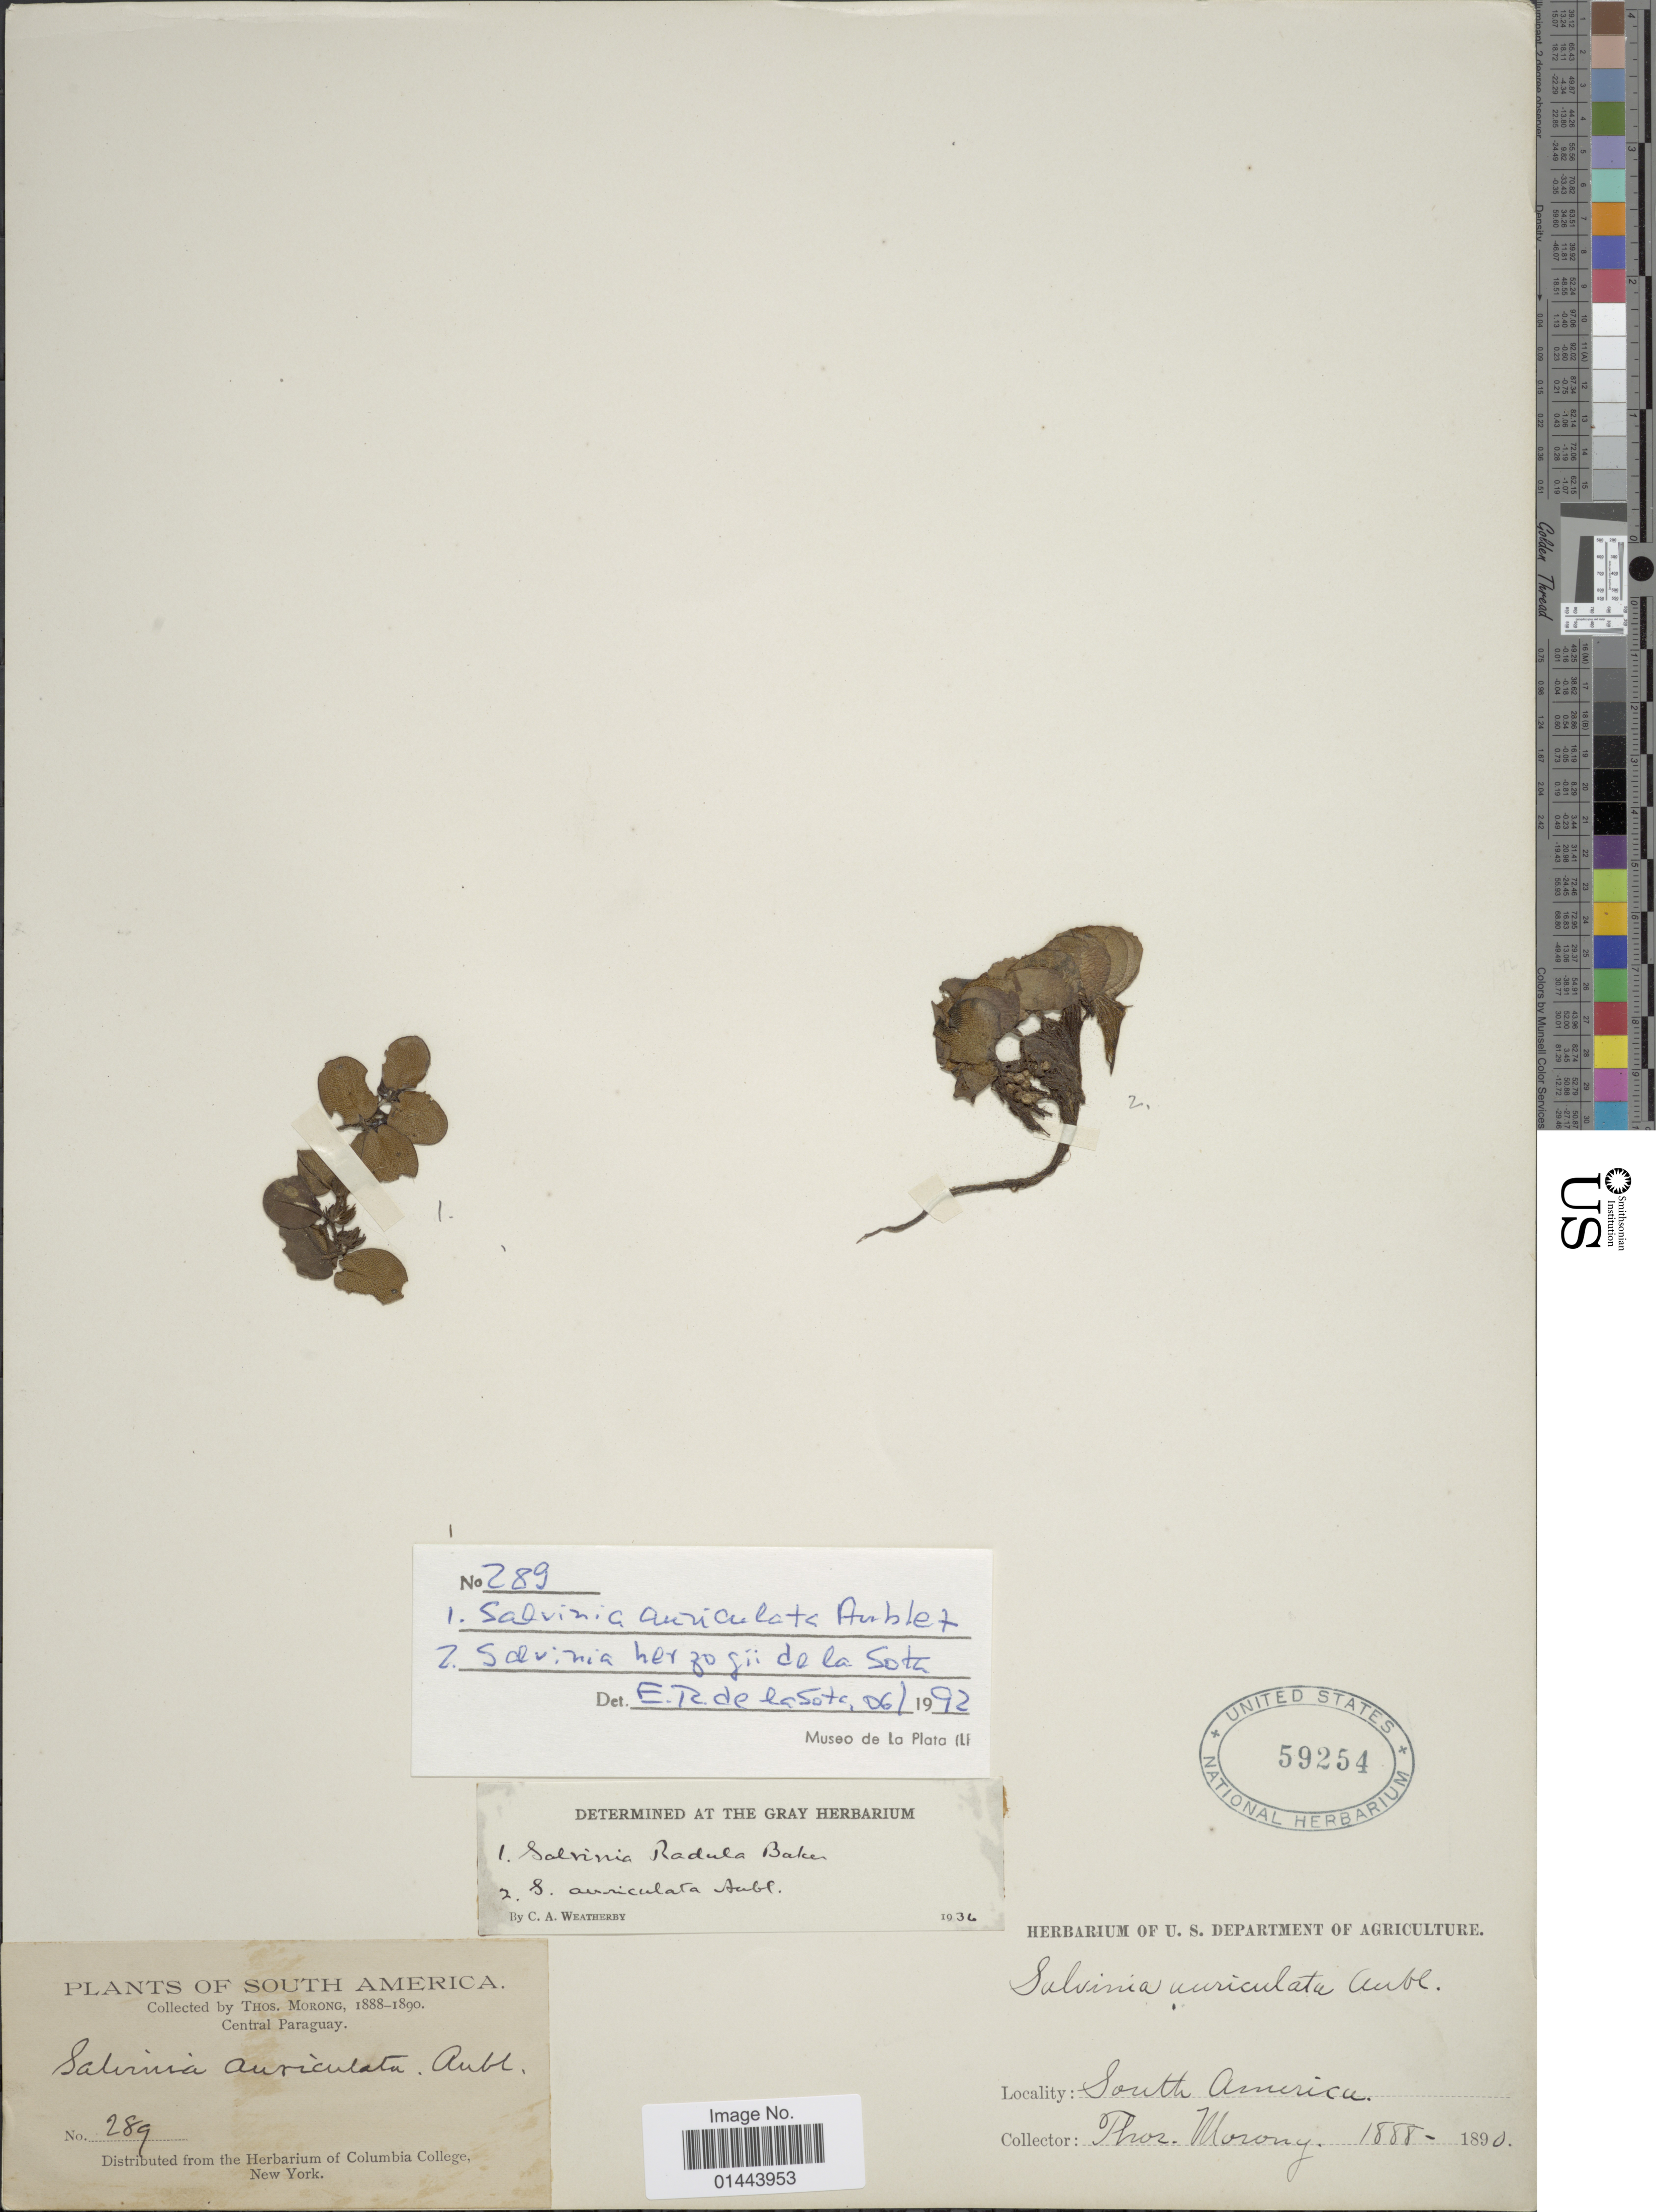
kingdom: Plantae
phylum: Tracheophyta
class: Polypodiopsida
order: Salviniales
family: Salviniaceae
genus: Salvinia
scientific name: Salvinia biloba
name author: Raddi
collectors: T. Morong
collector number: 289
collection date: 1888/1890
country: Paraguay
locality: South America, Central Paraguay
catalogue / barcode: US 59254